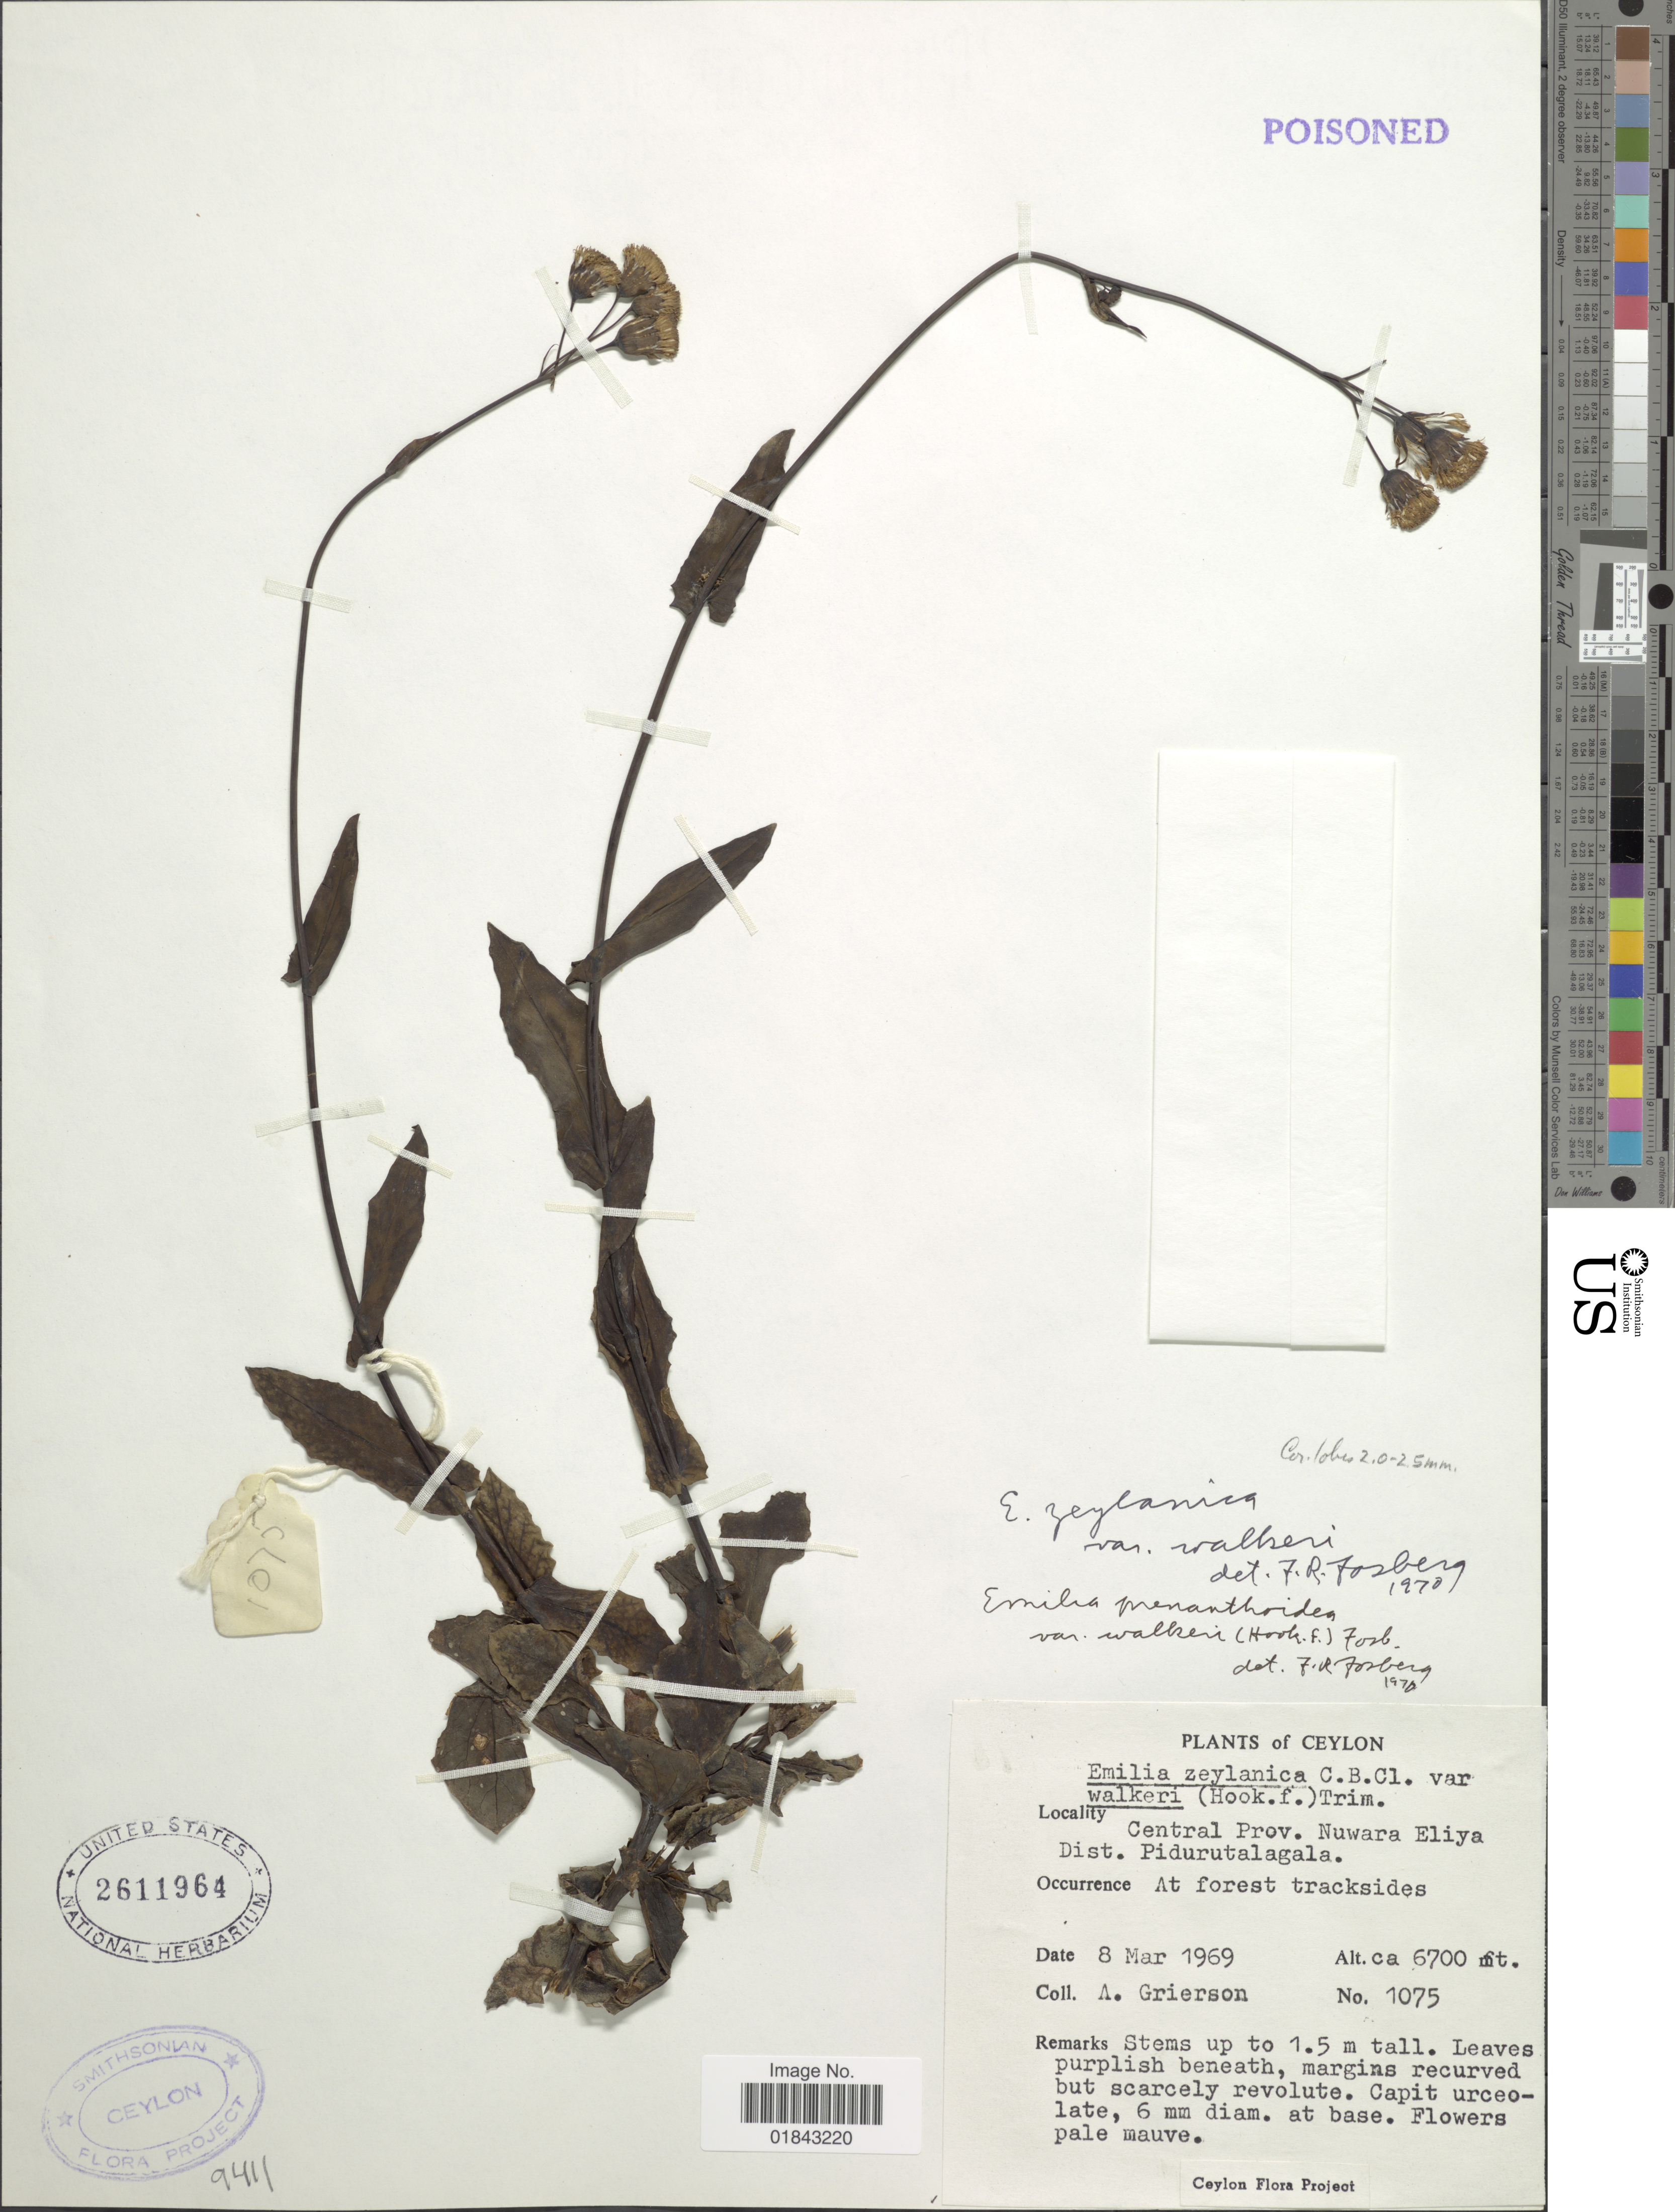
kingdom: Plantae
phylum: Tracheophyta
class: Magnoliopsida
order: Asterales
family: Asteraceae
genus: Emilia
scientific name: Emilia zeylanica var. walkeri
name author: (Hook. f.) Trimen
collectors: A. Grierson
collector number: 1075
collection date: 1969-03-08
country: Sri Lanka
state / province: Central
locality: Ceylon, Central prov. Nuwara Eliya, Dist. Pidurutalagala, at forest tracksides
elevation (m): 6700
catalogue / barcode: US 2611964